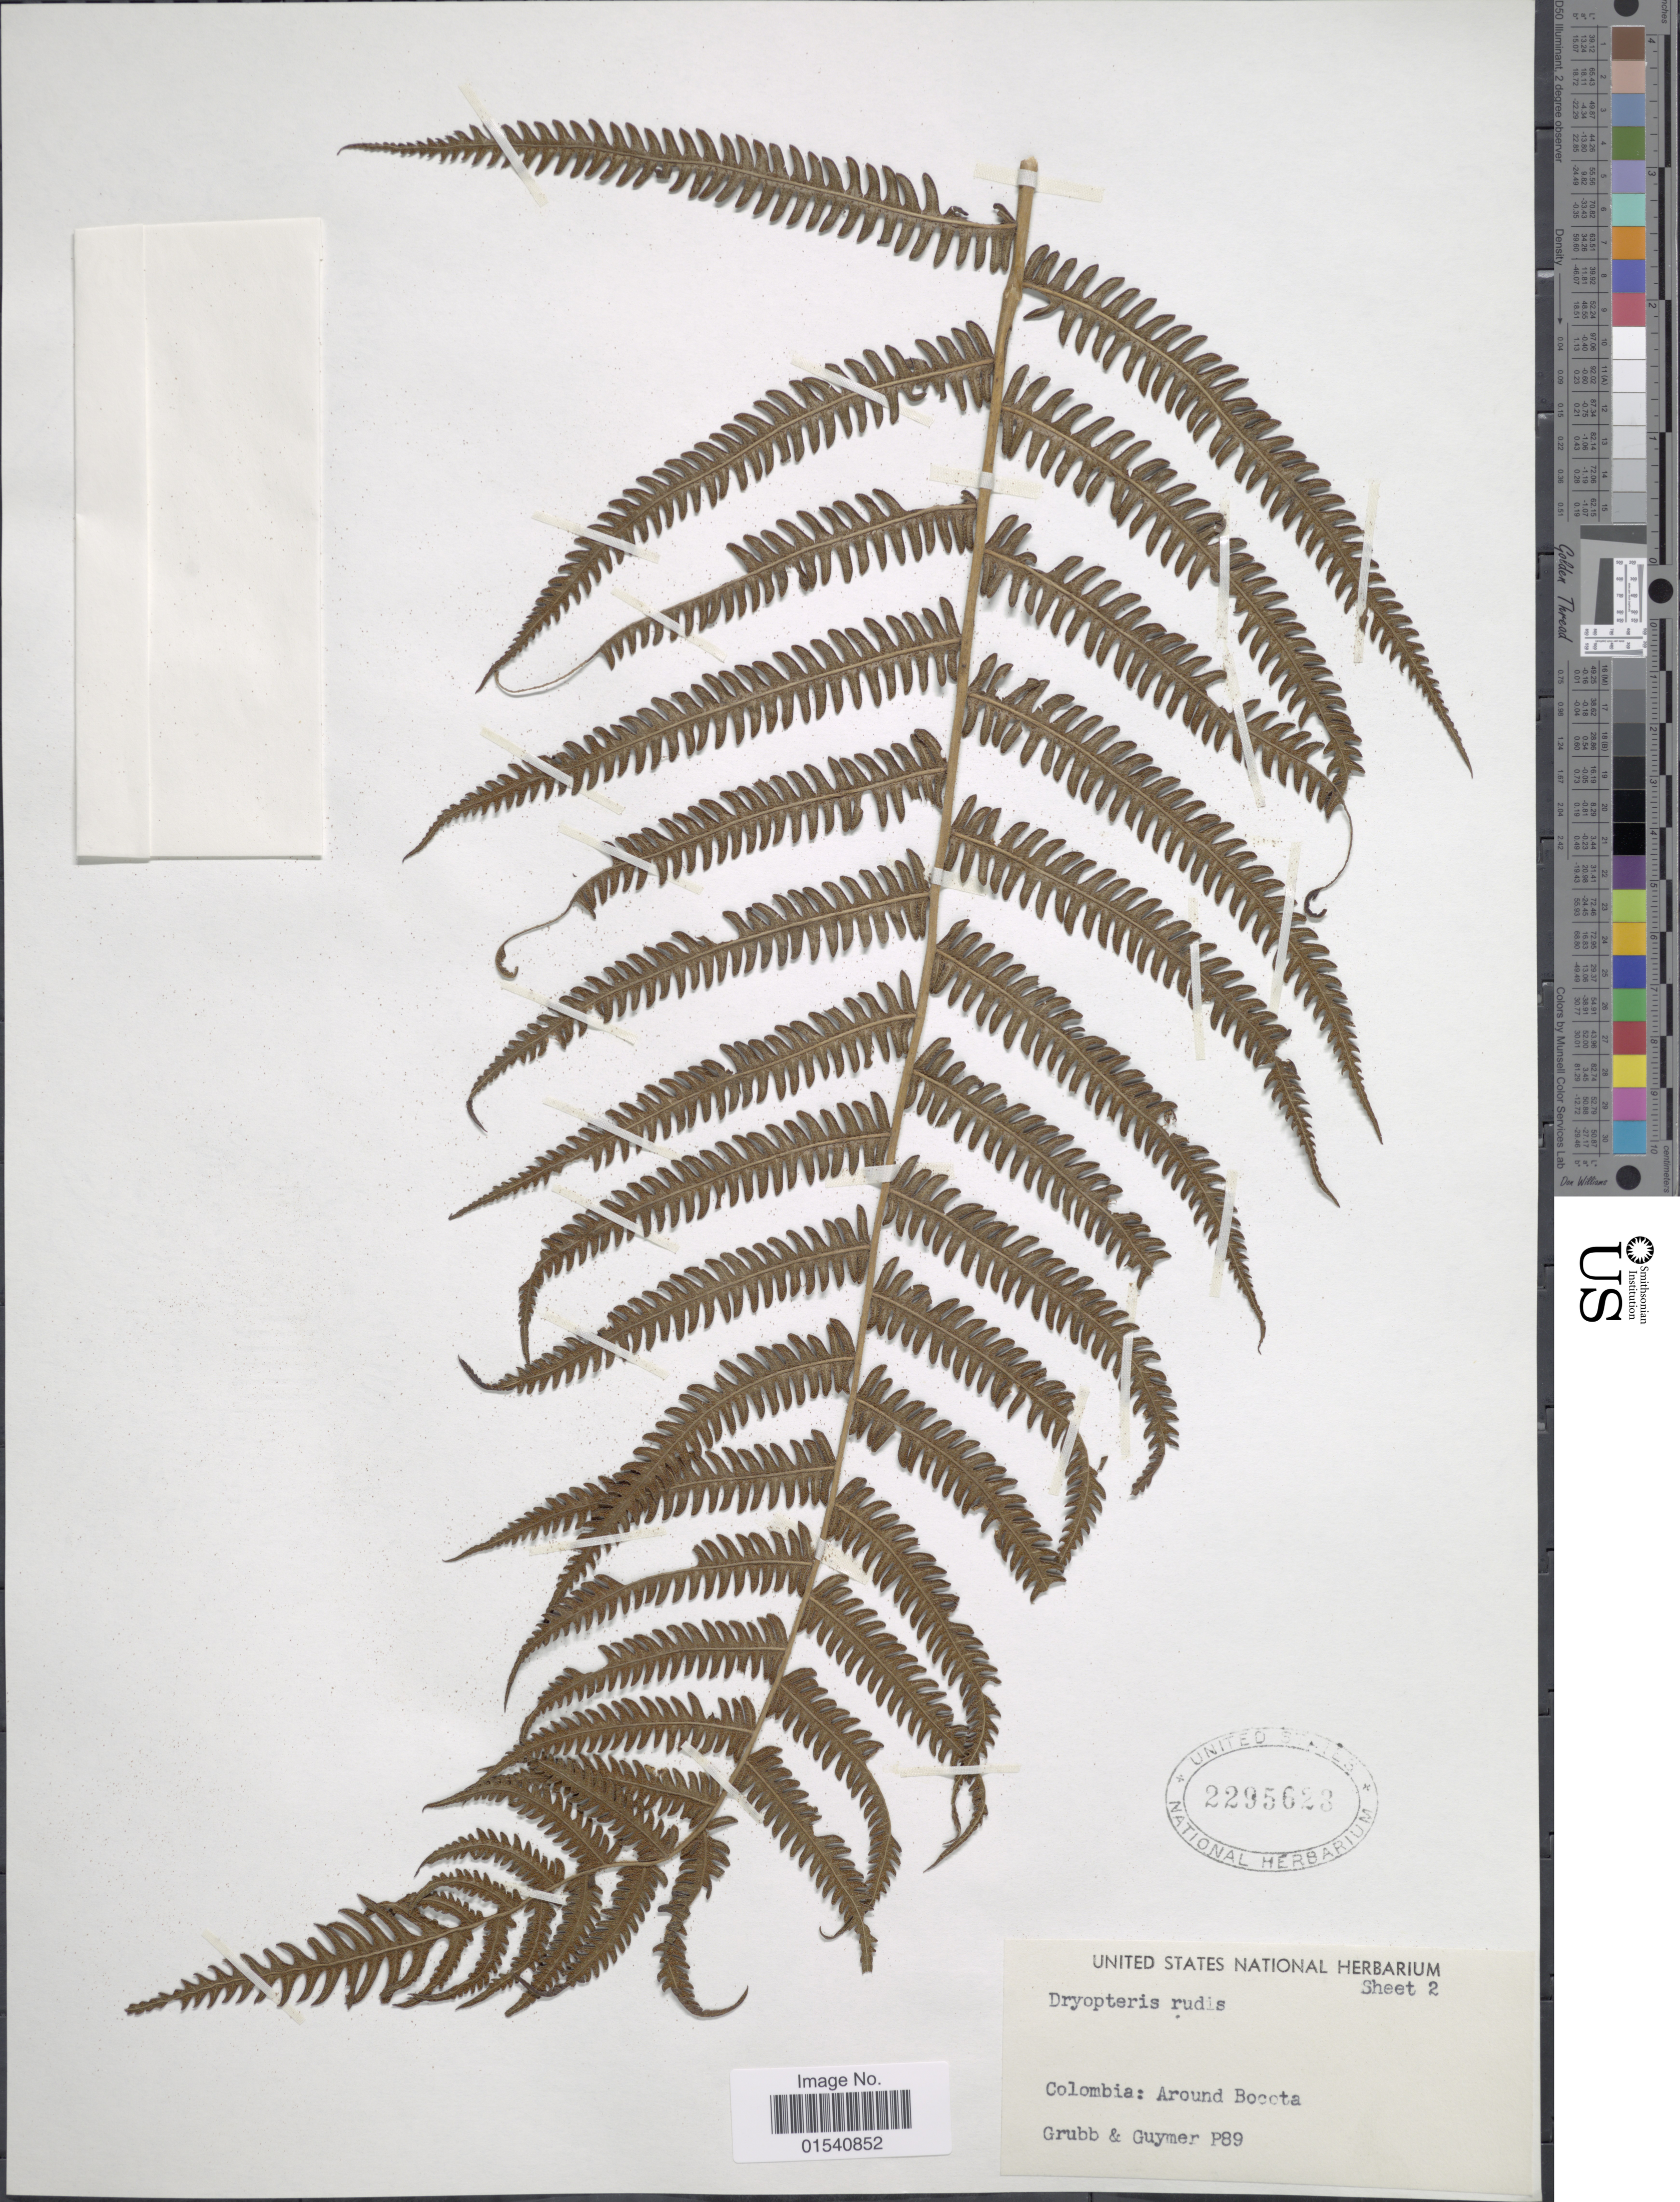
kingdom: Plantae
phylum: Tracheophyta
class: Polypodiopsida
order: Polypodiales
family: Thelypteridaceae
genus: Amauropelta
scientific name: Amauropelta rudis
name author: (Kunze) Pic. Serm.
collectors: Grubb & Guymer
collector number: P89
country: Colombia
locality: Around Bocota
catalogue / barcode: US 2295623